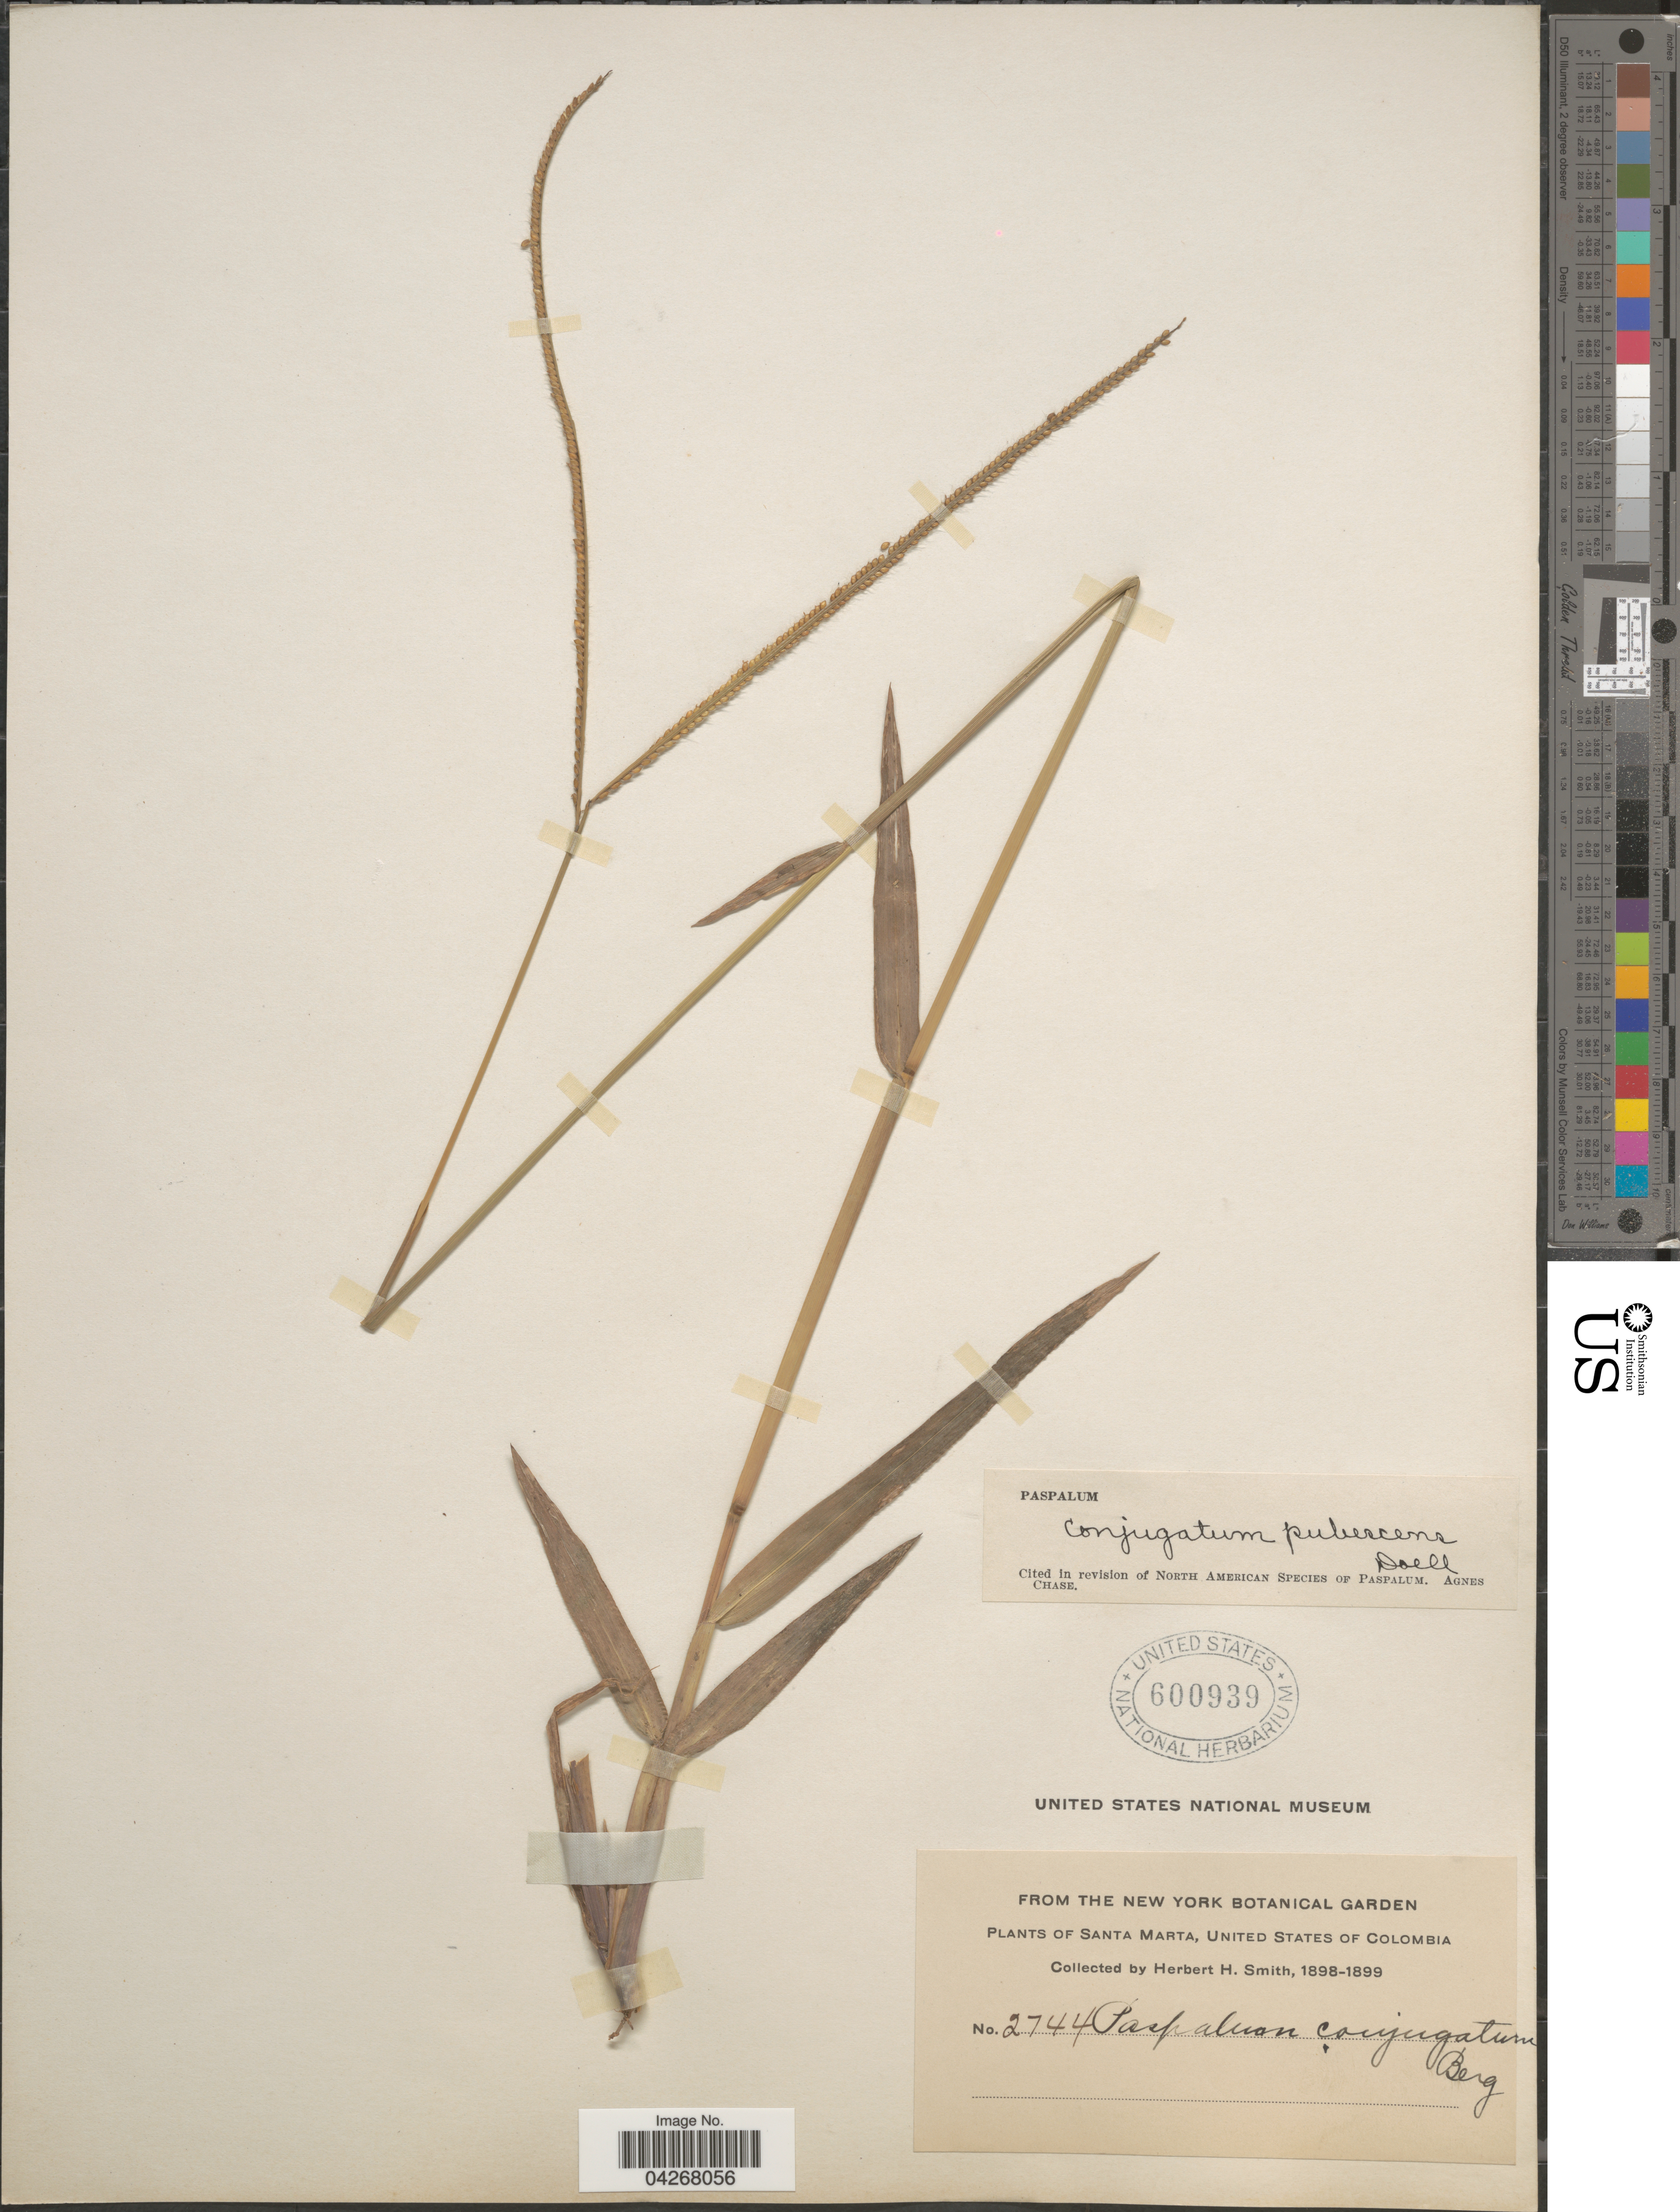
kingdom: Plantae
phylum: Tracheophyta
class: Liliopsida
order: Poales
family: Poaceae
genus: Paspalum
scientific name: Paspalum conjugatum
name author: P.J. Bergius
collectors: Herbert H. Smith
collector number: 2744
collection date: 1898/1899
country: Colombia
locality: Santa Marta, United States of Colombia.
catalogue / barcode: US 600939